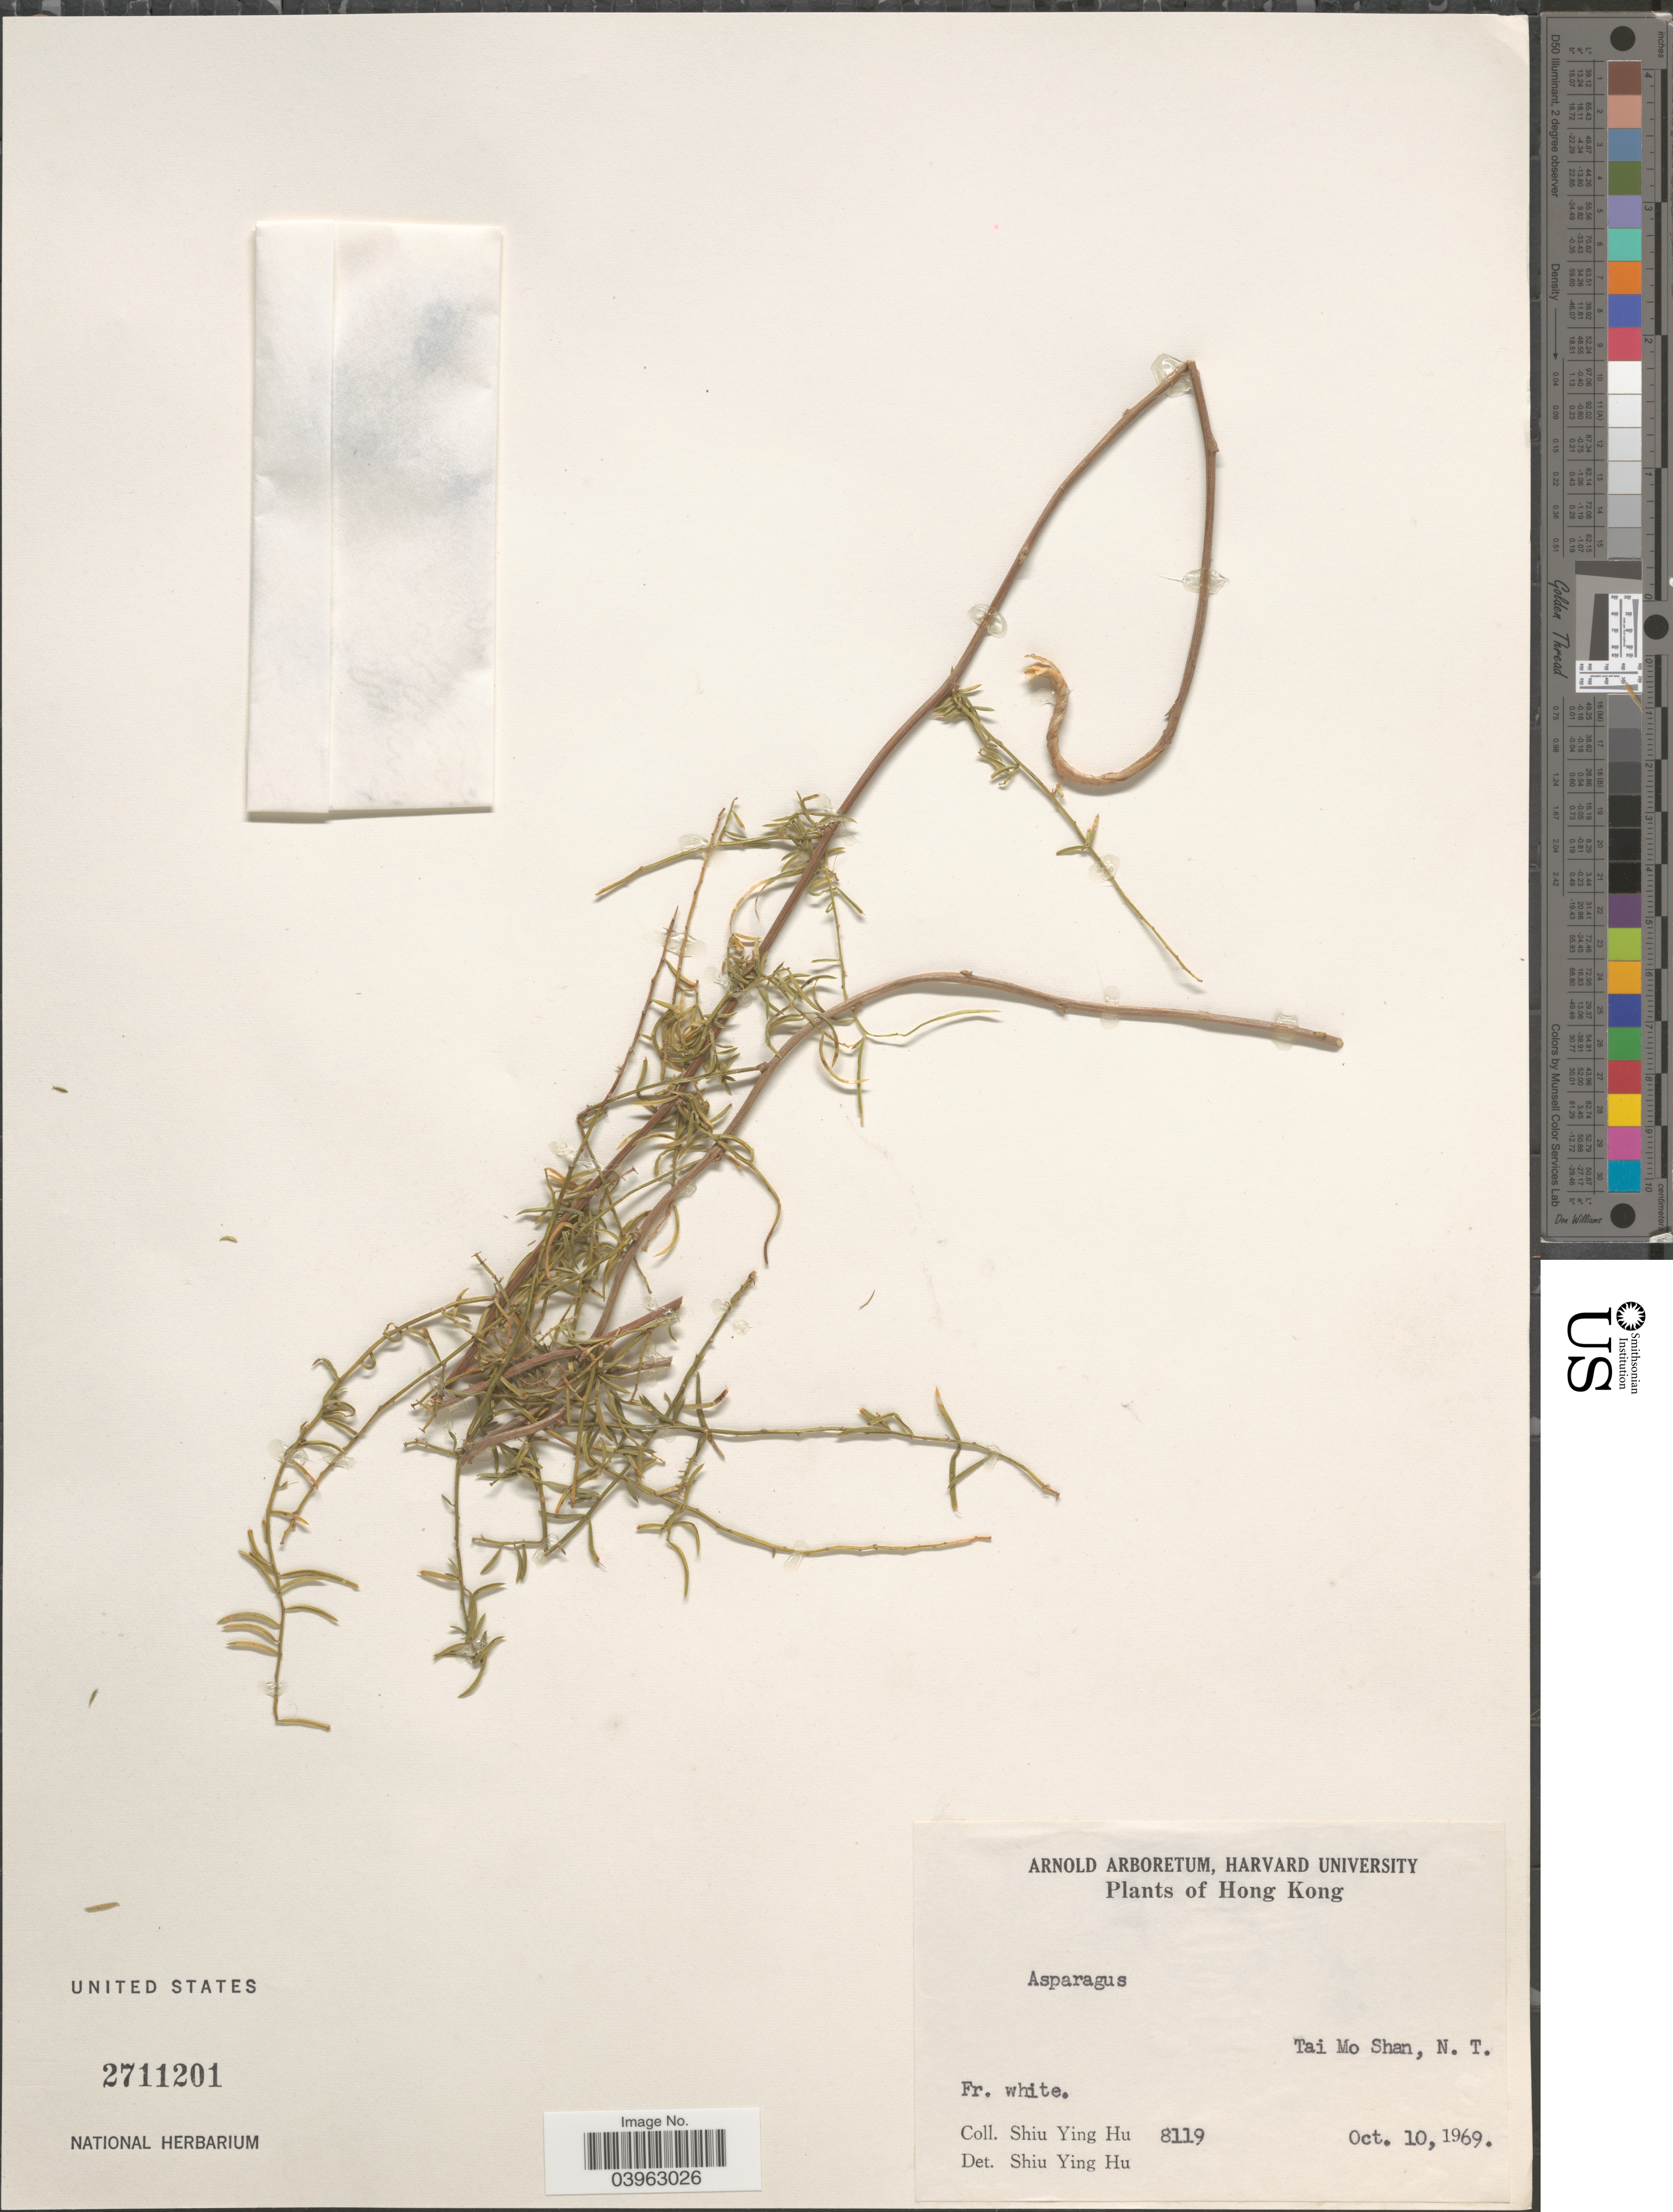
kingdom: Plantae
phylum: Tracheophyta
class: Liliopsida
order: Asparagales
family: Asparagaceae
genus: Asparagus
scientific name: Asparagus sp.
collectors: S. Y. Hu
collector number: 8119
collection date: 1969-10-10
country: China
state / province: Hong Kong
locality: Tai Mo Shan, N. T.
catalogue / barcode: US 2711201